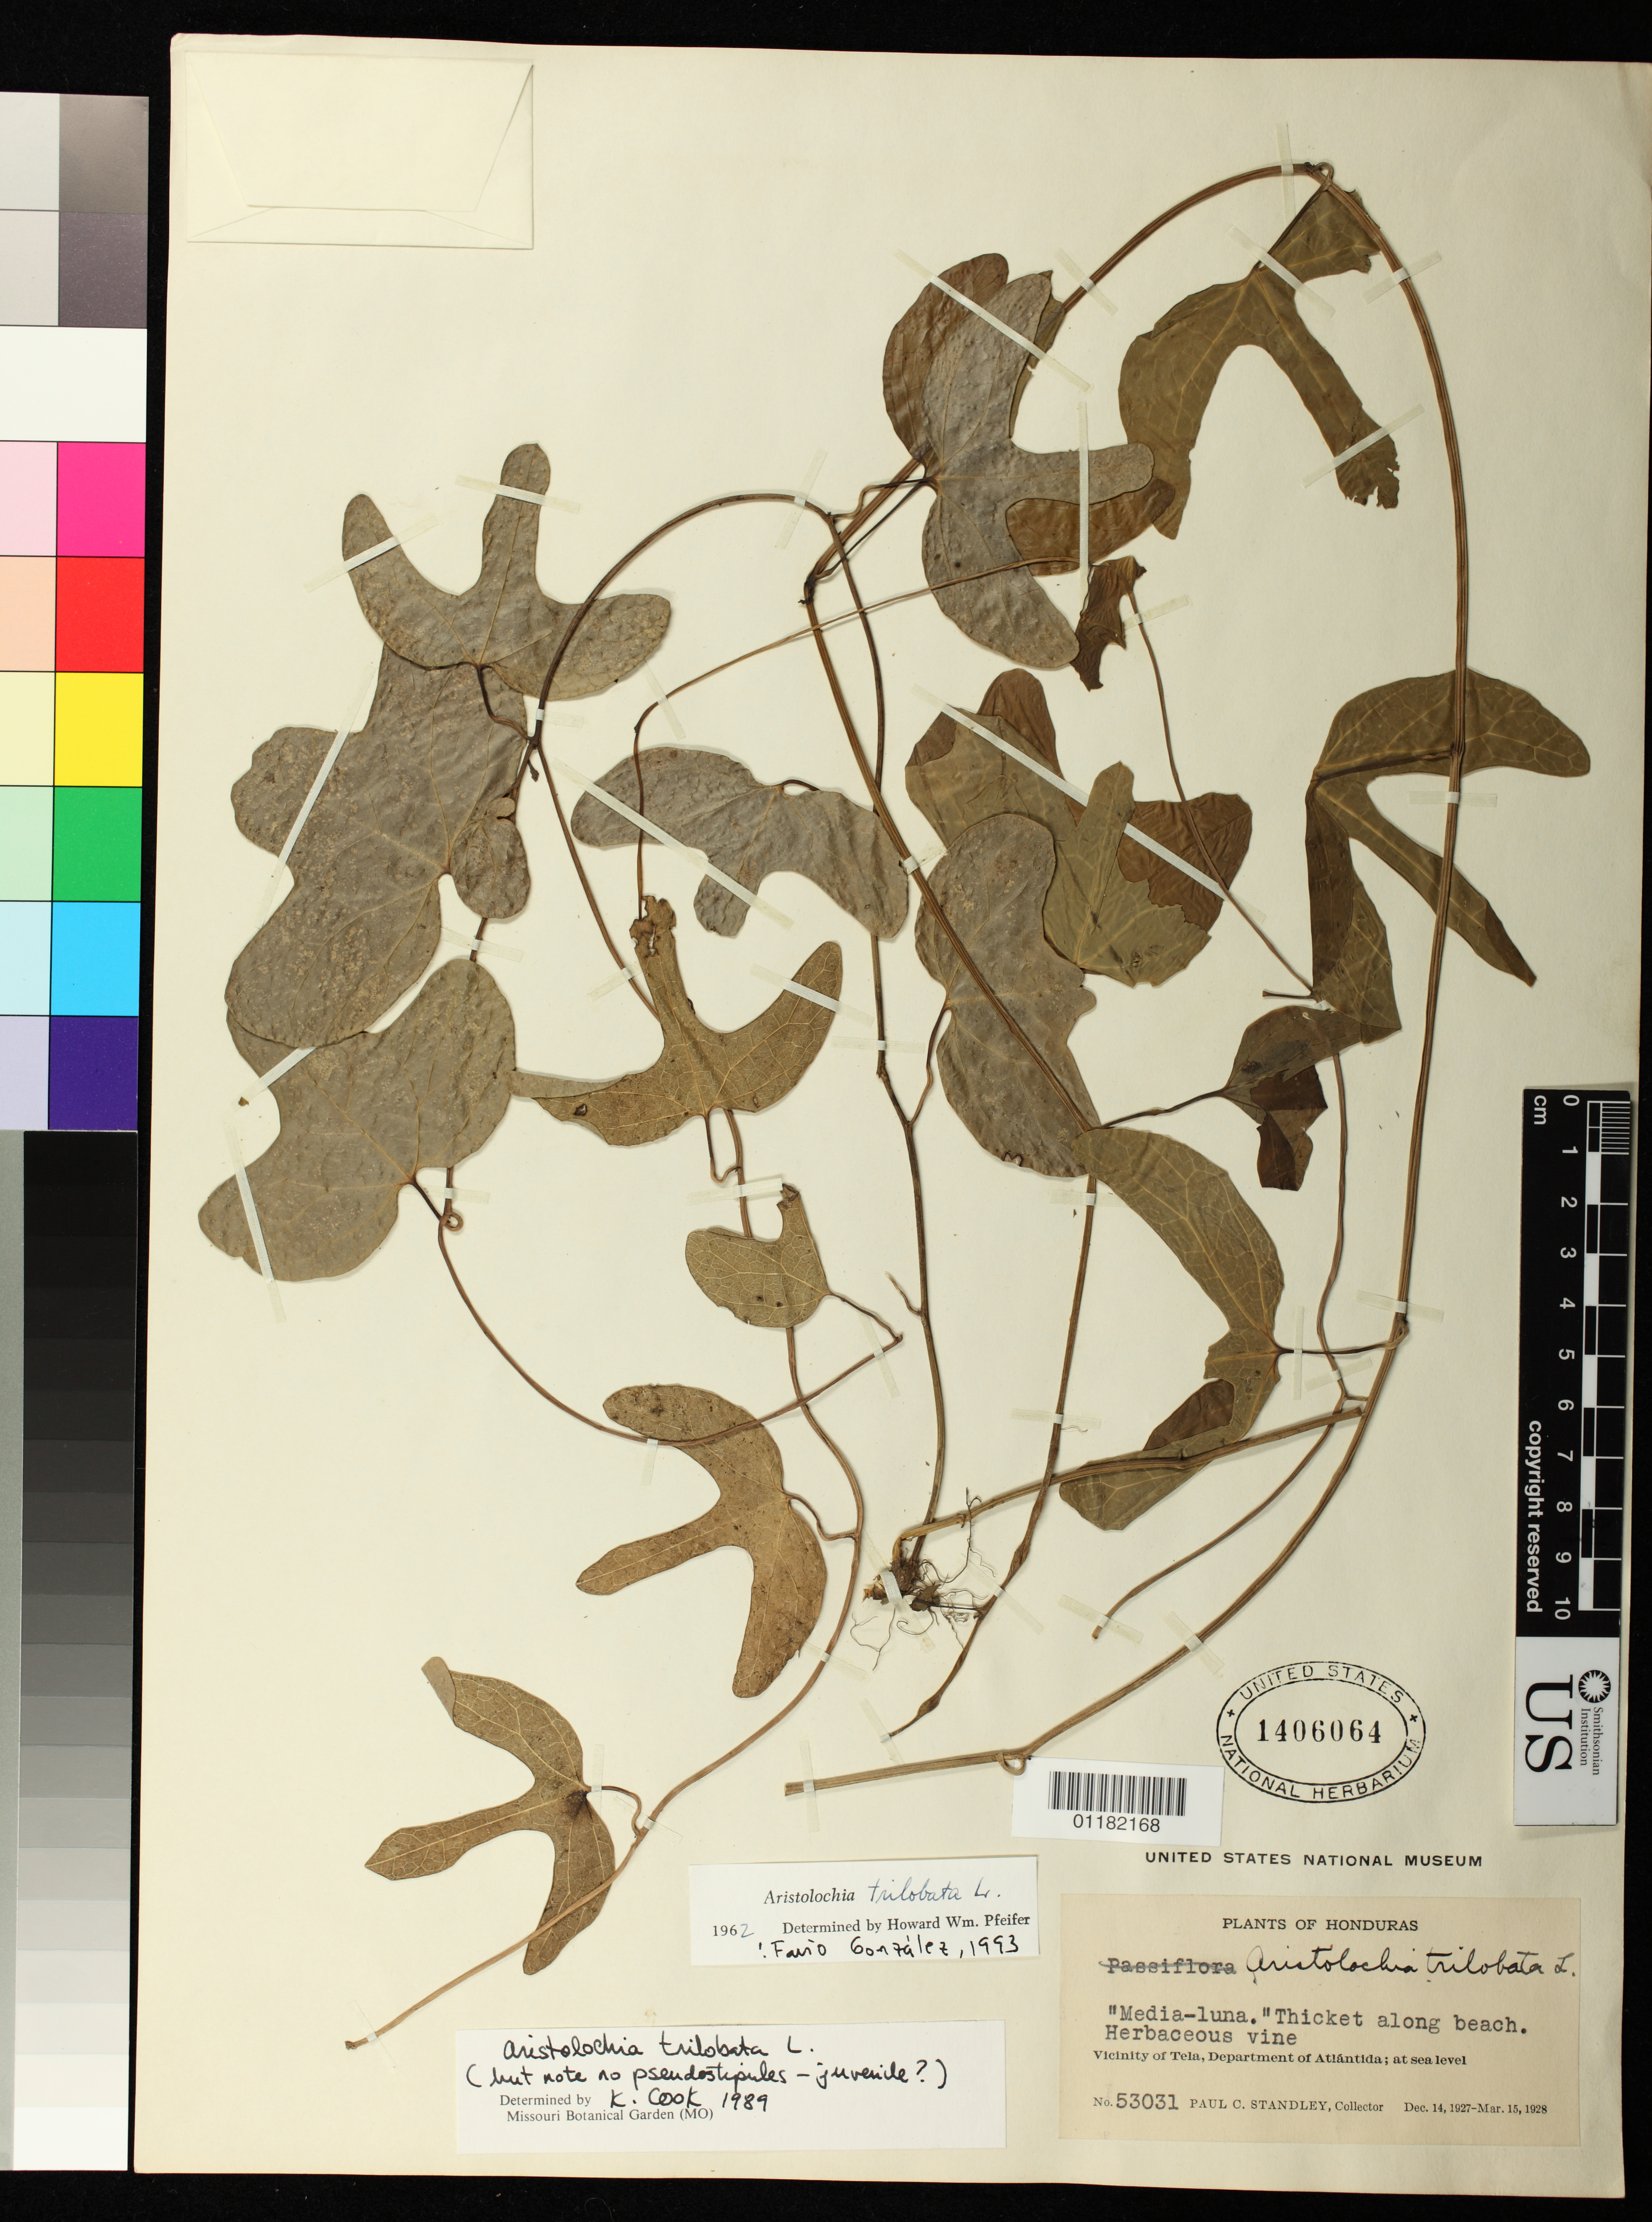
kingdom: Plantae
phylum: Tracheophyta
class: Magnoliopsida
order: Piperales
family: Aristolochiaceae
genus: Aristolochia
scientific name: Aristolochia trilobata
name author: L.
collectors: P. C. Standley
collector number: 53031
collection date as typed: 14 Dec 1927 to 15 Mar 1928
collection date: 1927-12-14/1928-03-15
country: Honduras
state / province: Atlántida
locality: Vicinity of Tela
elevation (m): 0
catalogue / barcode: US 1406064